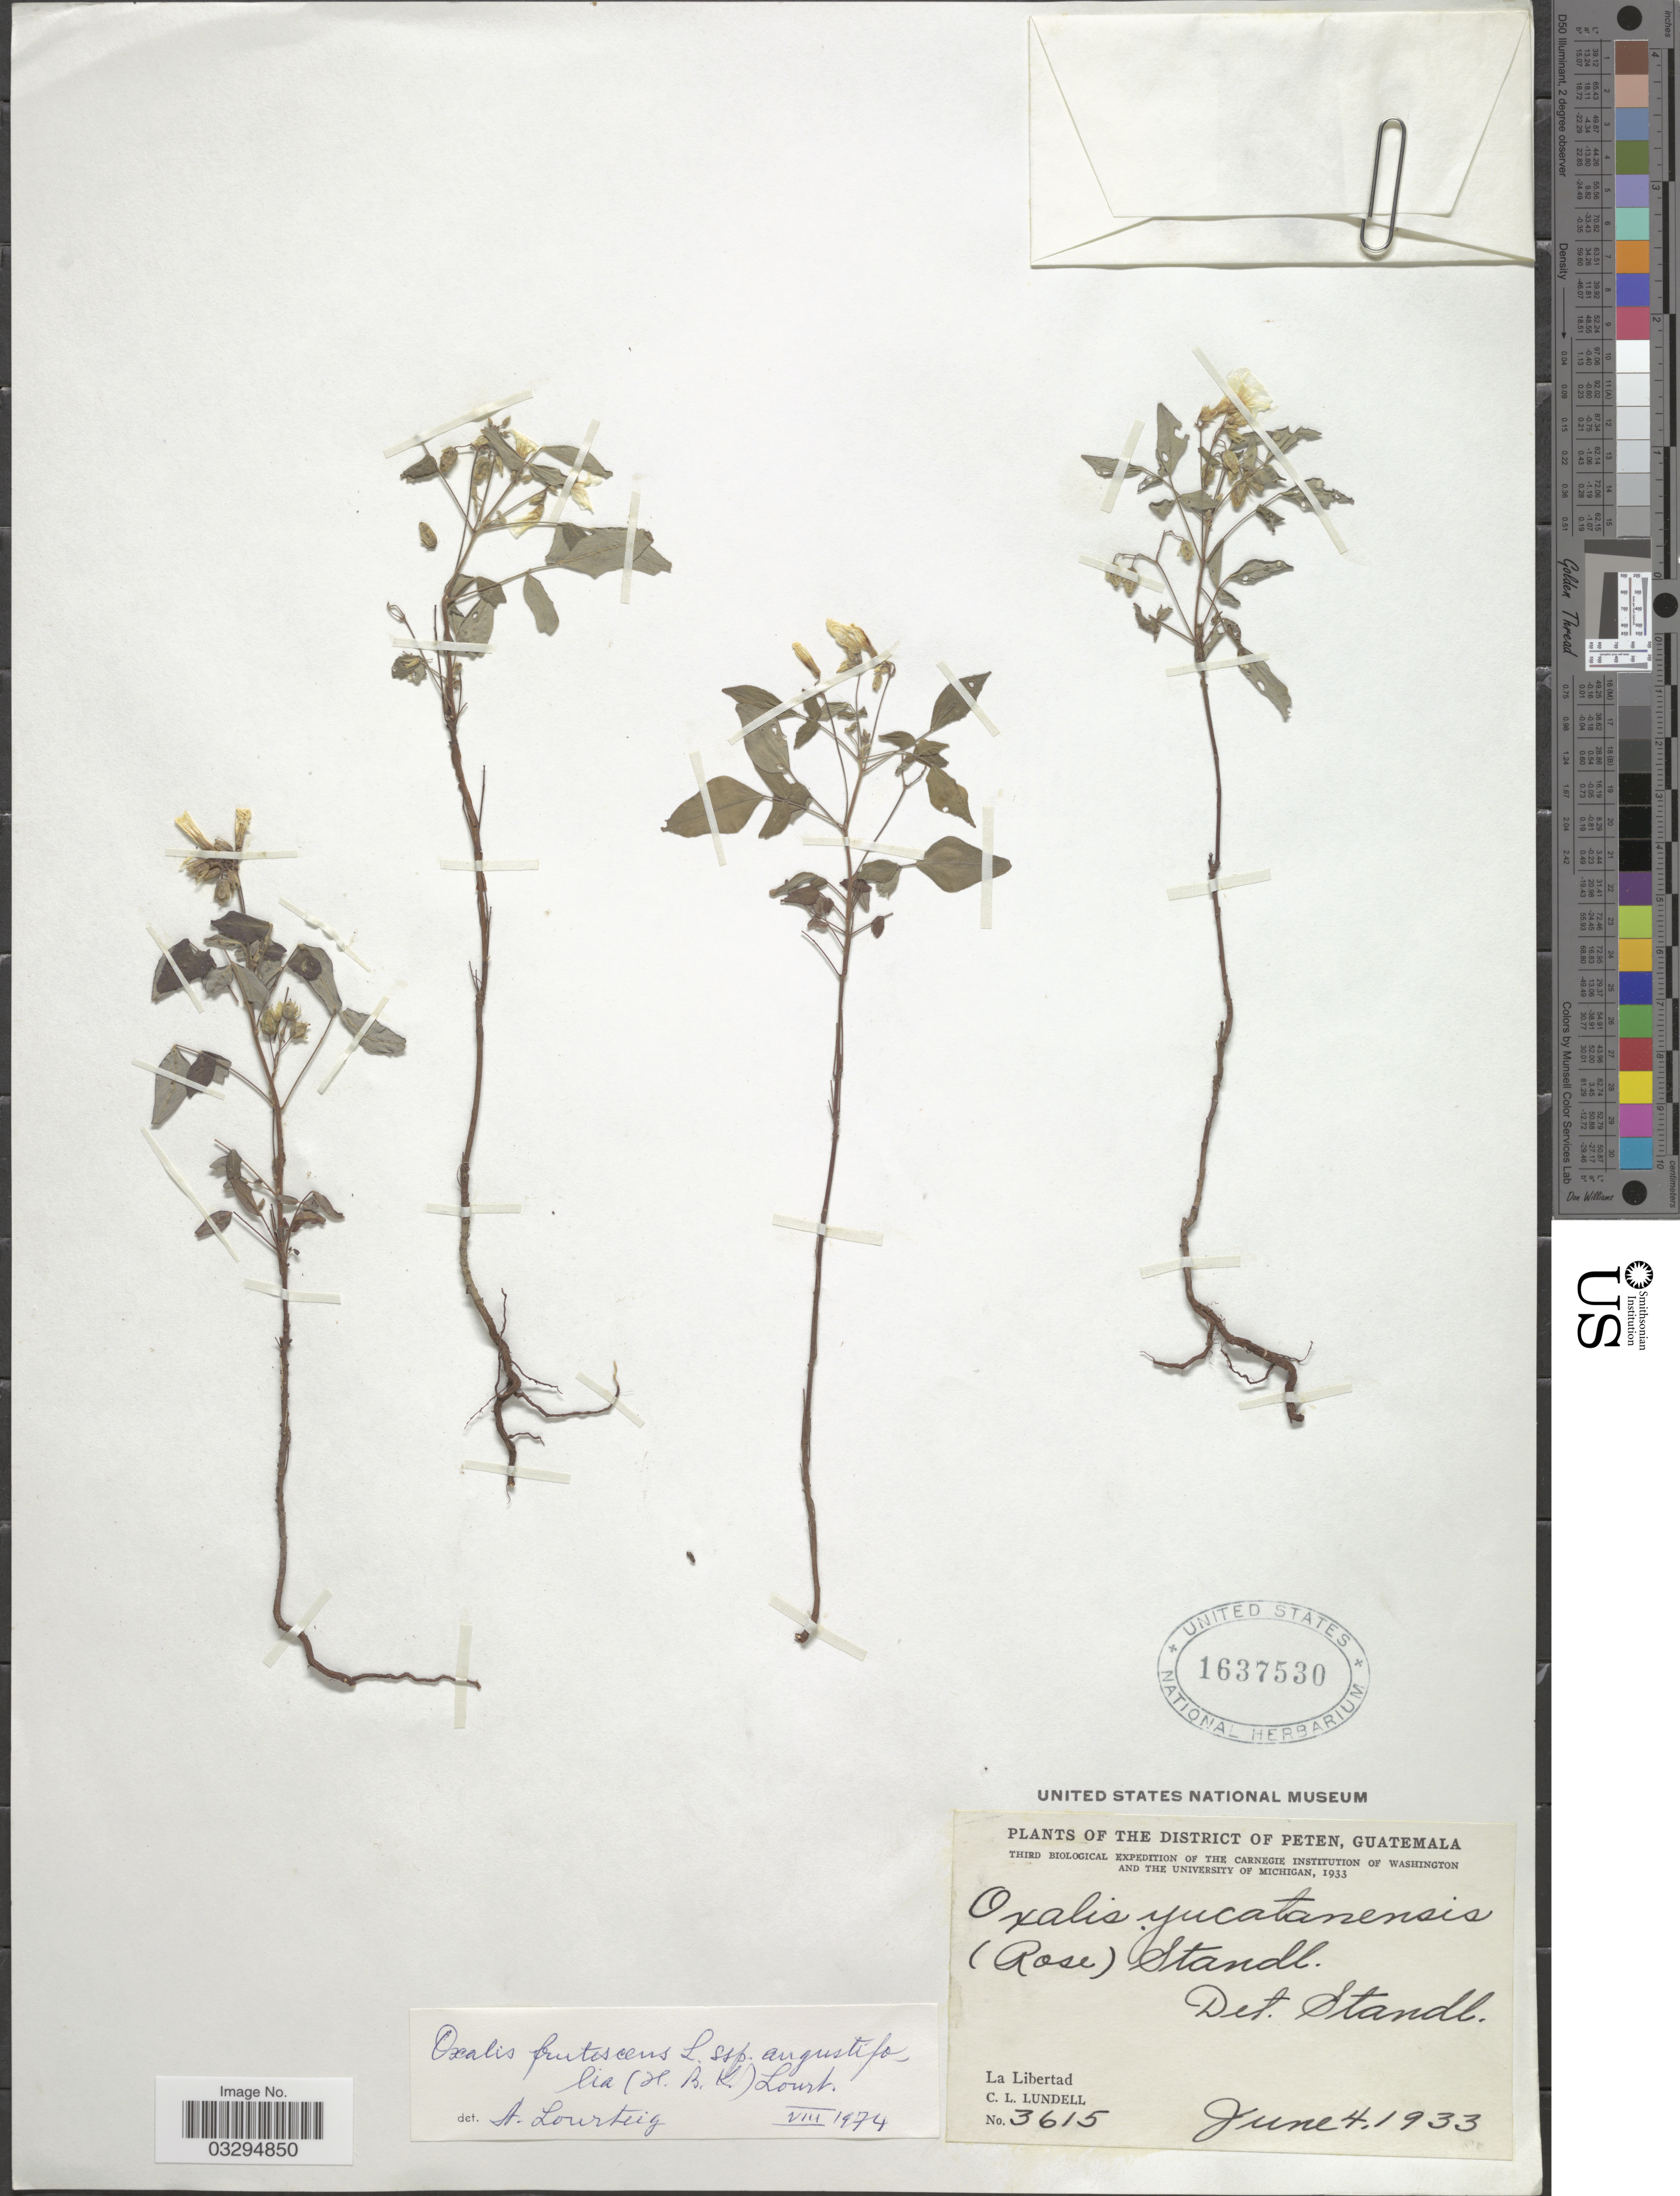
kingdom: Plantae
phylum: Tracheophyta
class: Magnoliopsida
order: Oxalidales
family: Oxalidaceae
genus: Oxalis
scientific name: Oxalis frutescens subsp. angustifolia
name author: (Kunth) Lourteig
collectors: C. L. Lundell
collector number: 3615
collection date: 1933-06-04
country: Guatemala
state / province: El Petén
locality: The District of Peten, La Libertad.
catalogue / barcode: US 1637530